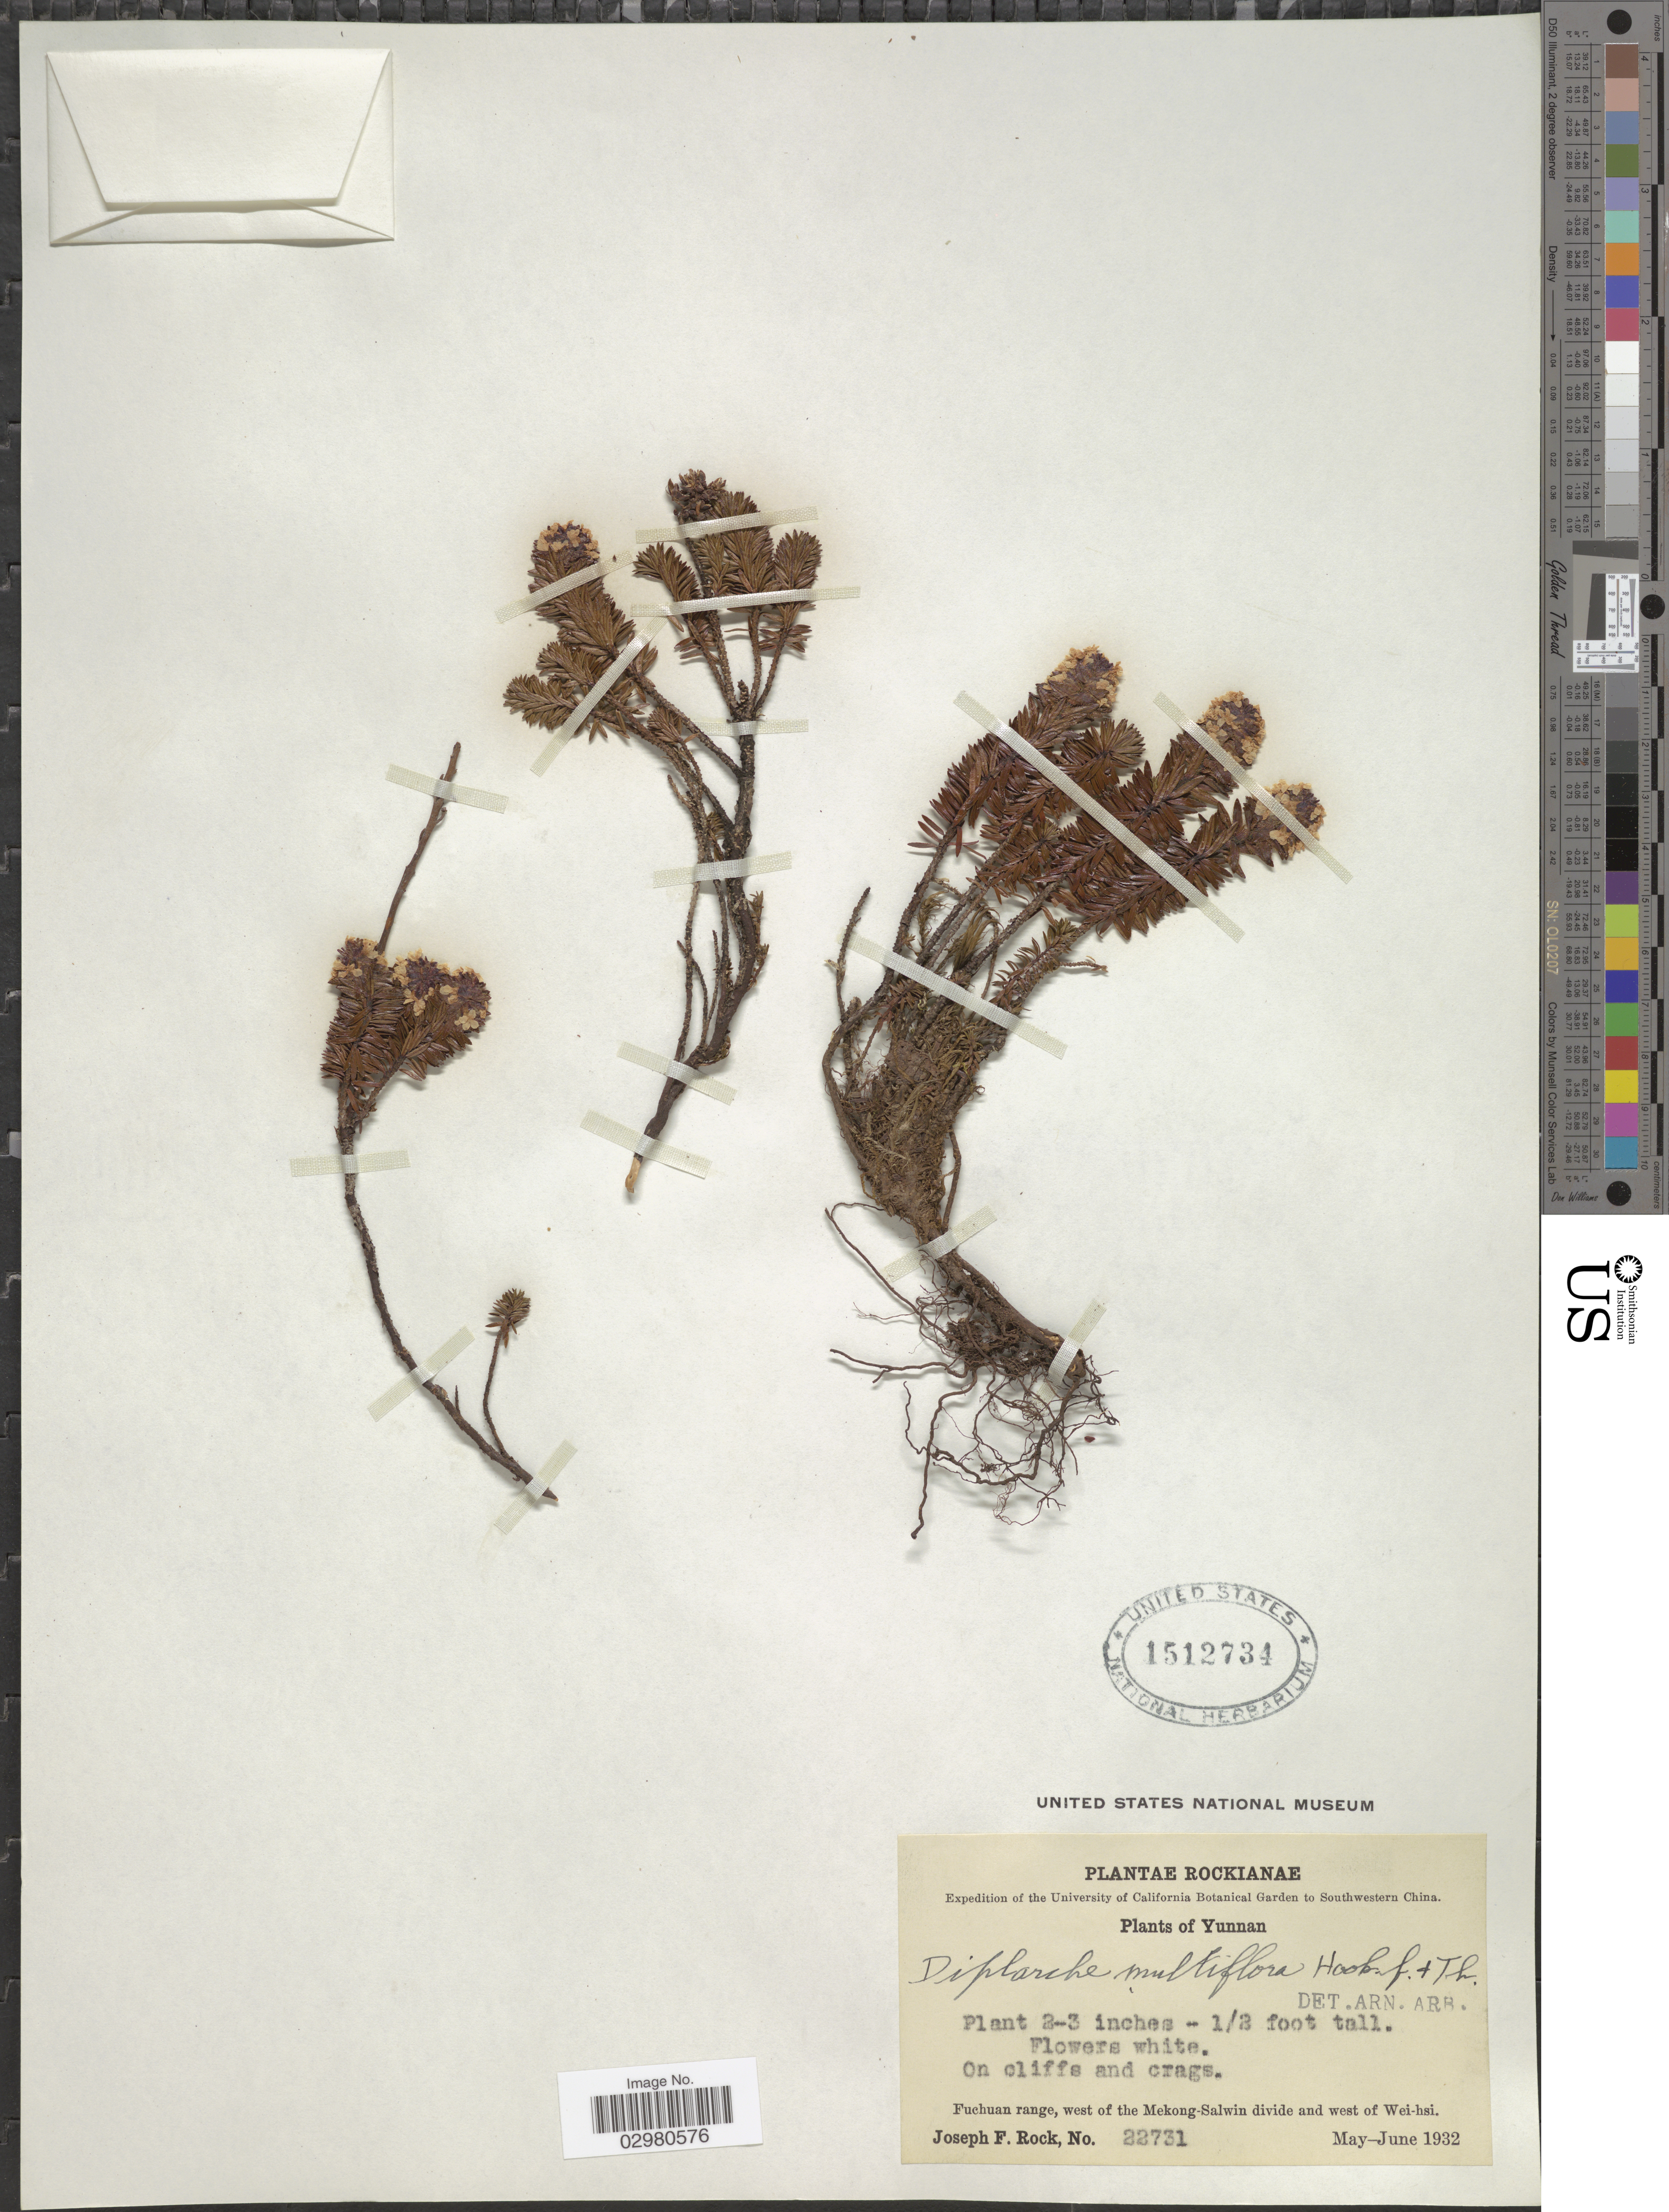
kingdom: Plantae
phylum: Tracheophyta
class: Magnoliopsida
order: Ericales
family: Ericaceae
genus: Diplarche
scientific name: Diplarche multiflora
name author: Hook. f. & Thomson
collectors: J. F. Rock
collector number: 22731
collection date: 1932-05/1932-06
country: China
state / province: Yunnan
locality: Southwestern China. Fuchuan range, west of the Mekong-Salwin divide and west of Wei-hsi.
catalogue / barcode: US 1512734